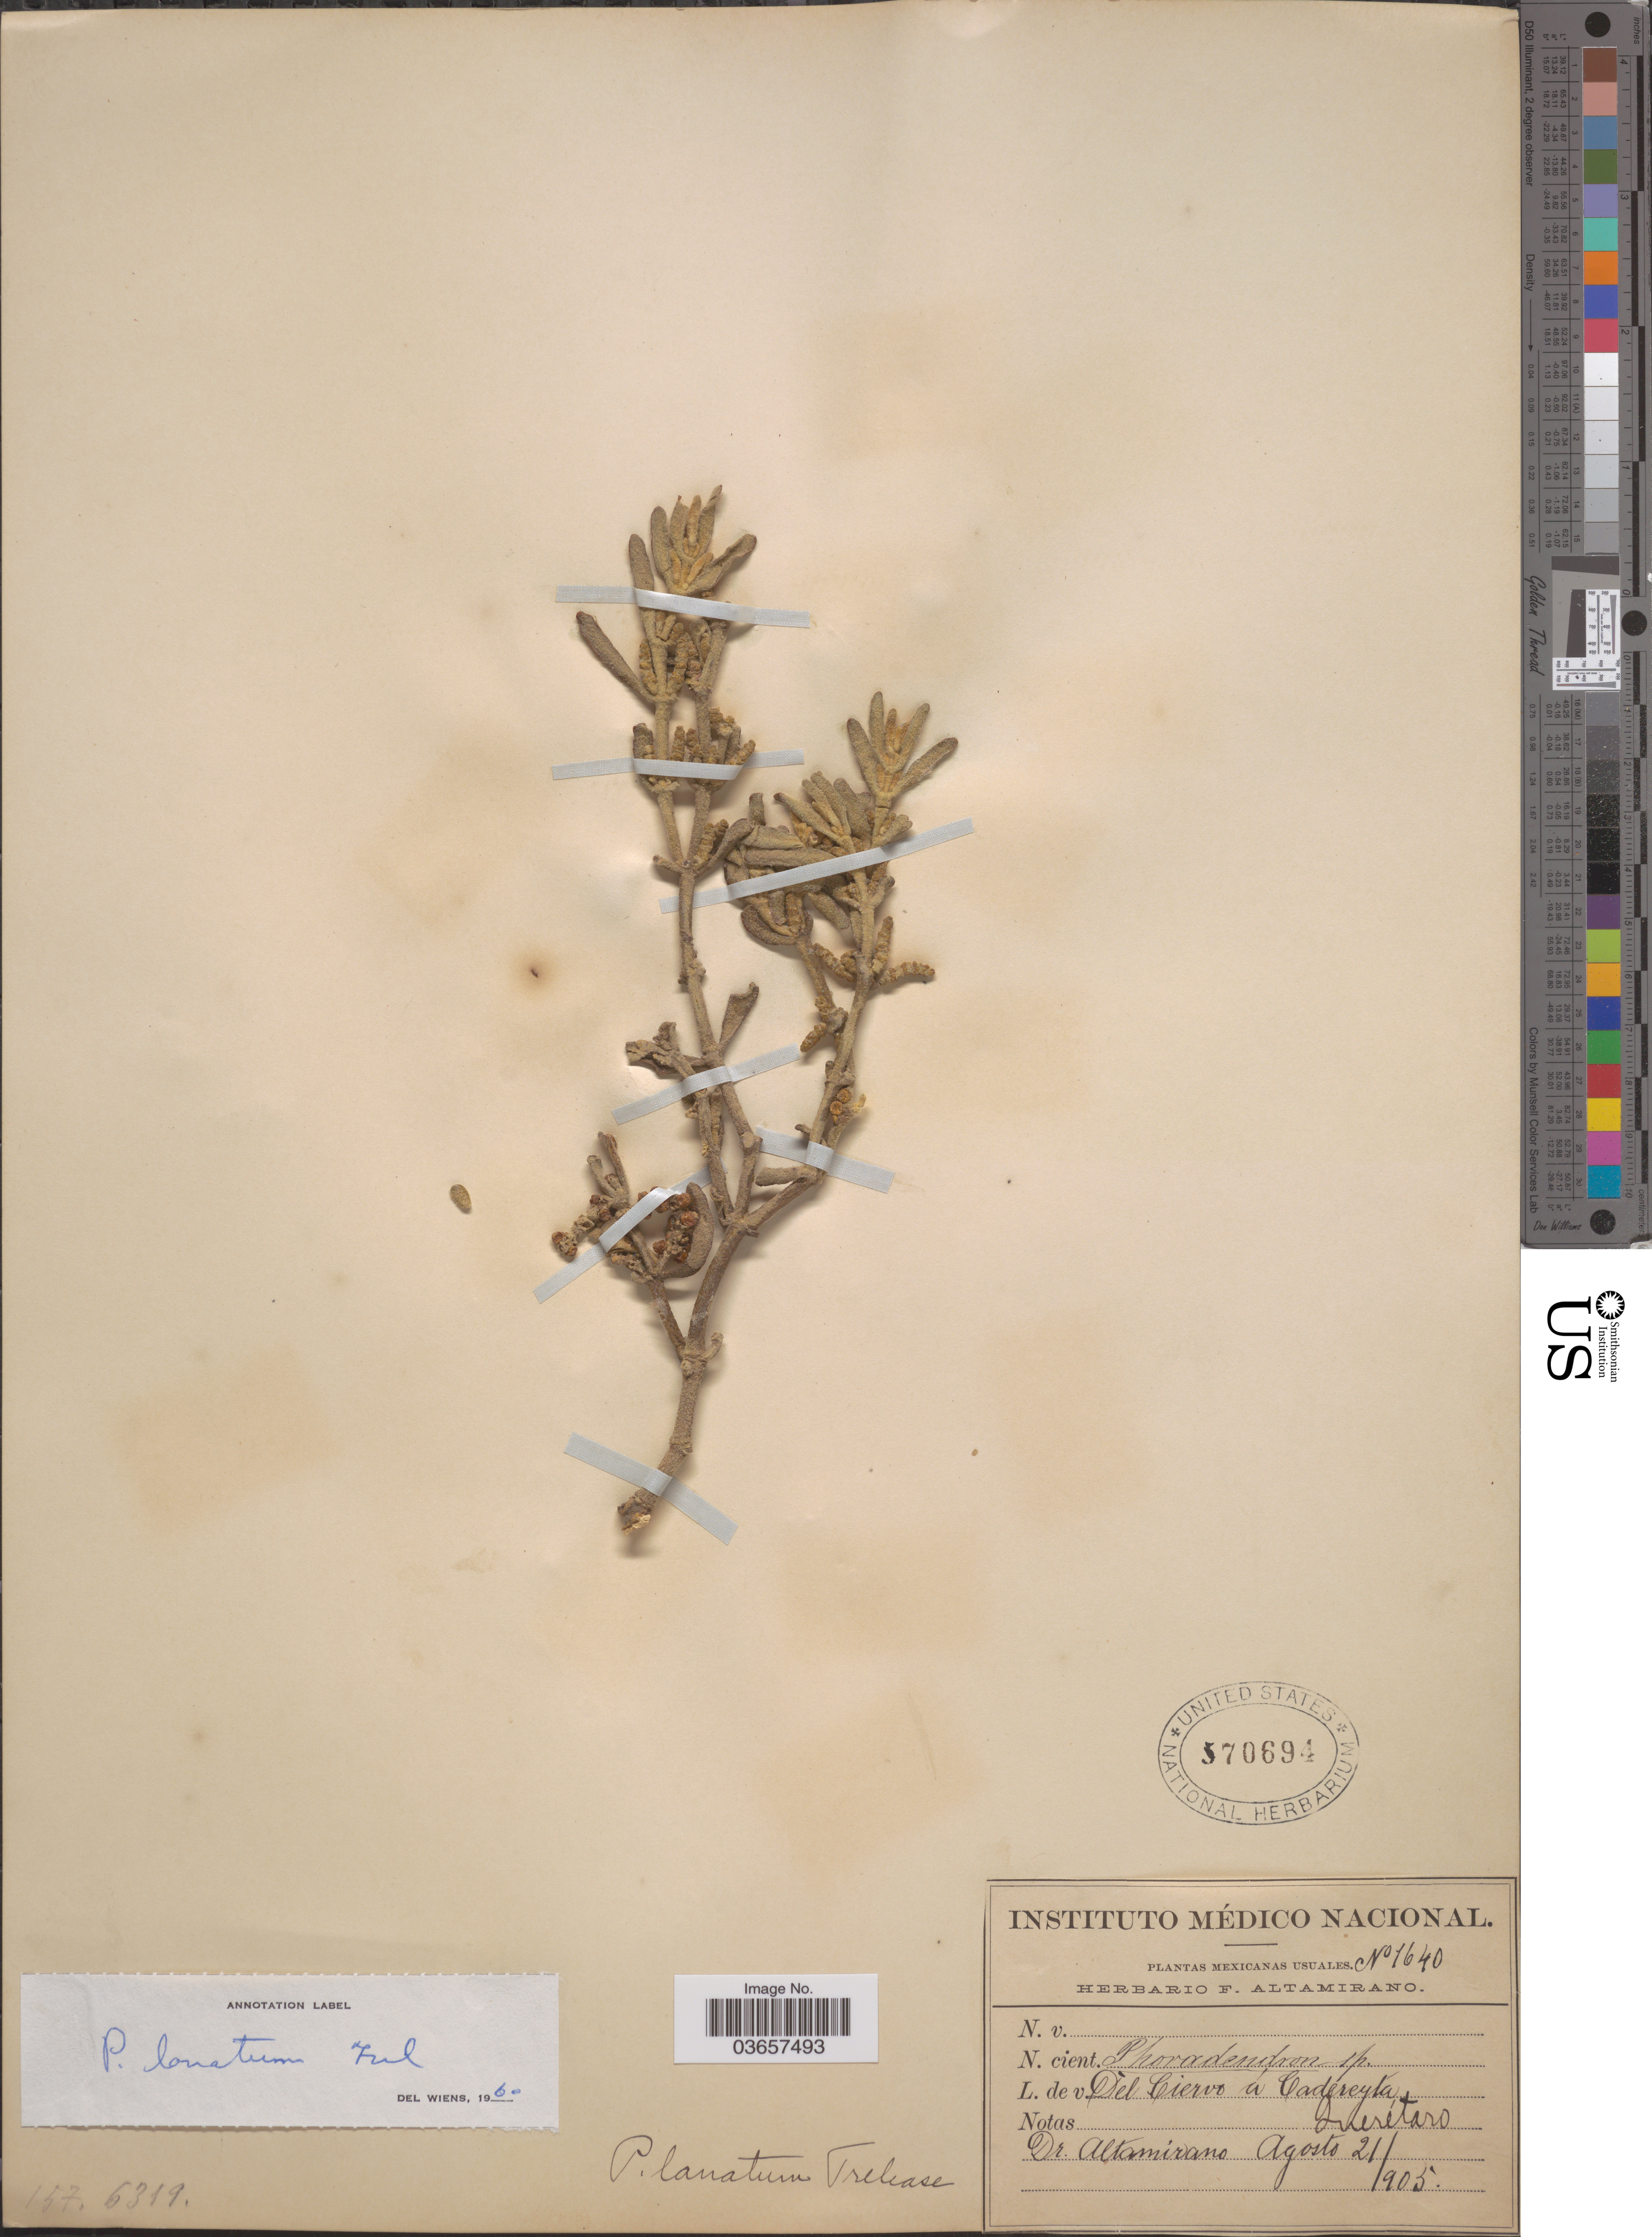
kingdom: Plantae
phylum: Tracheophyta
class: Magnoliopsida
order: Santalales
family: Viscaceae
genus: Phoradendron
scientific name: Phoradendron lanatum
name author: Trel.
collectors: F. Altamirano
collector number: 1640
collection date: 1905-08-21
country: Mexico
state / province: Querétaro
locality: Mexicana usuales. Del Ciervo á Cadereyta.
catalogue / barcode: US 570694